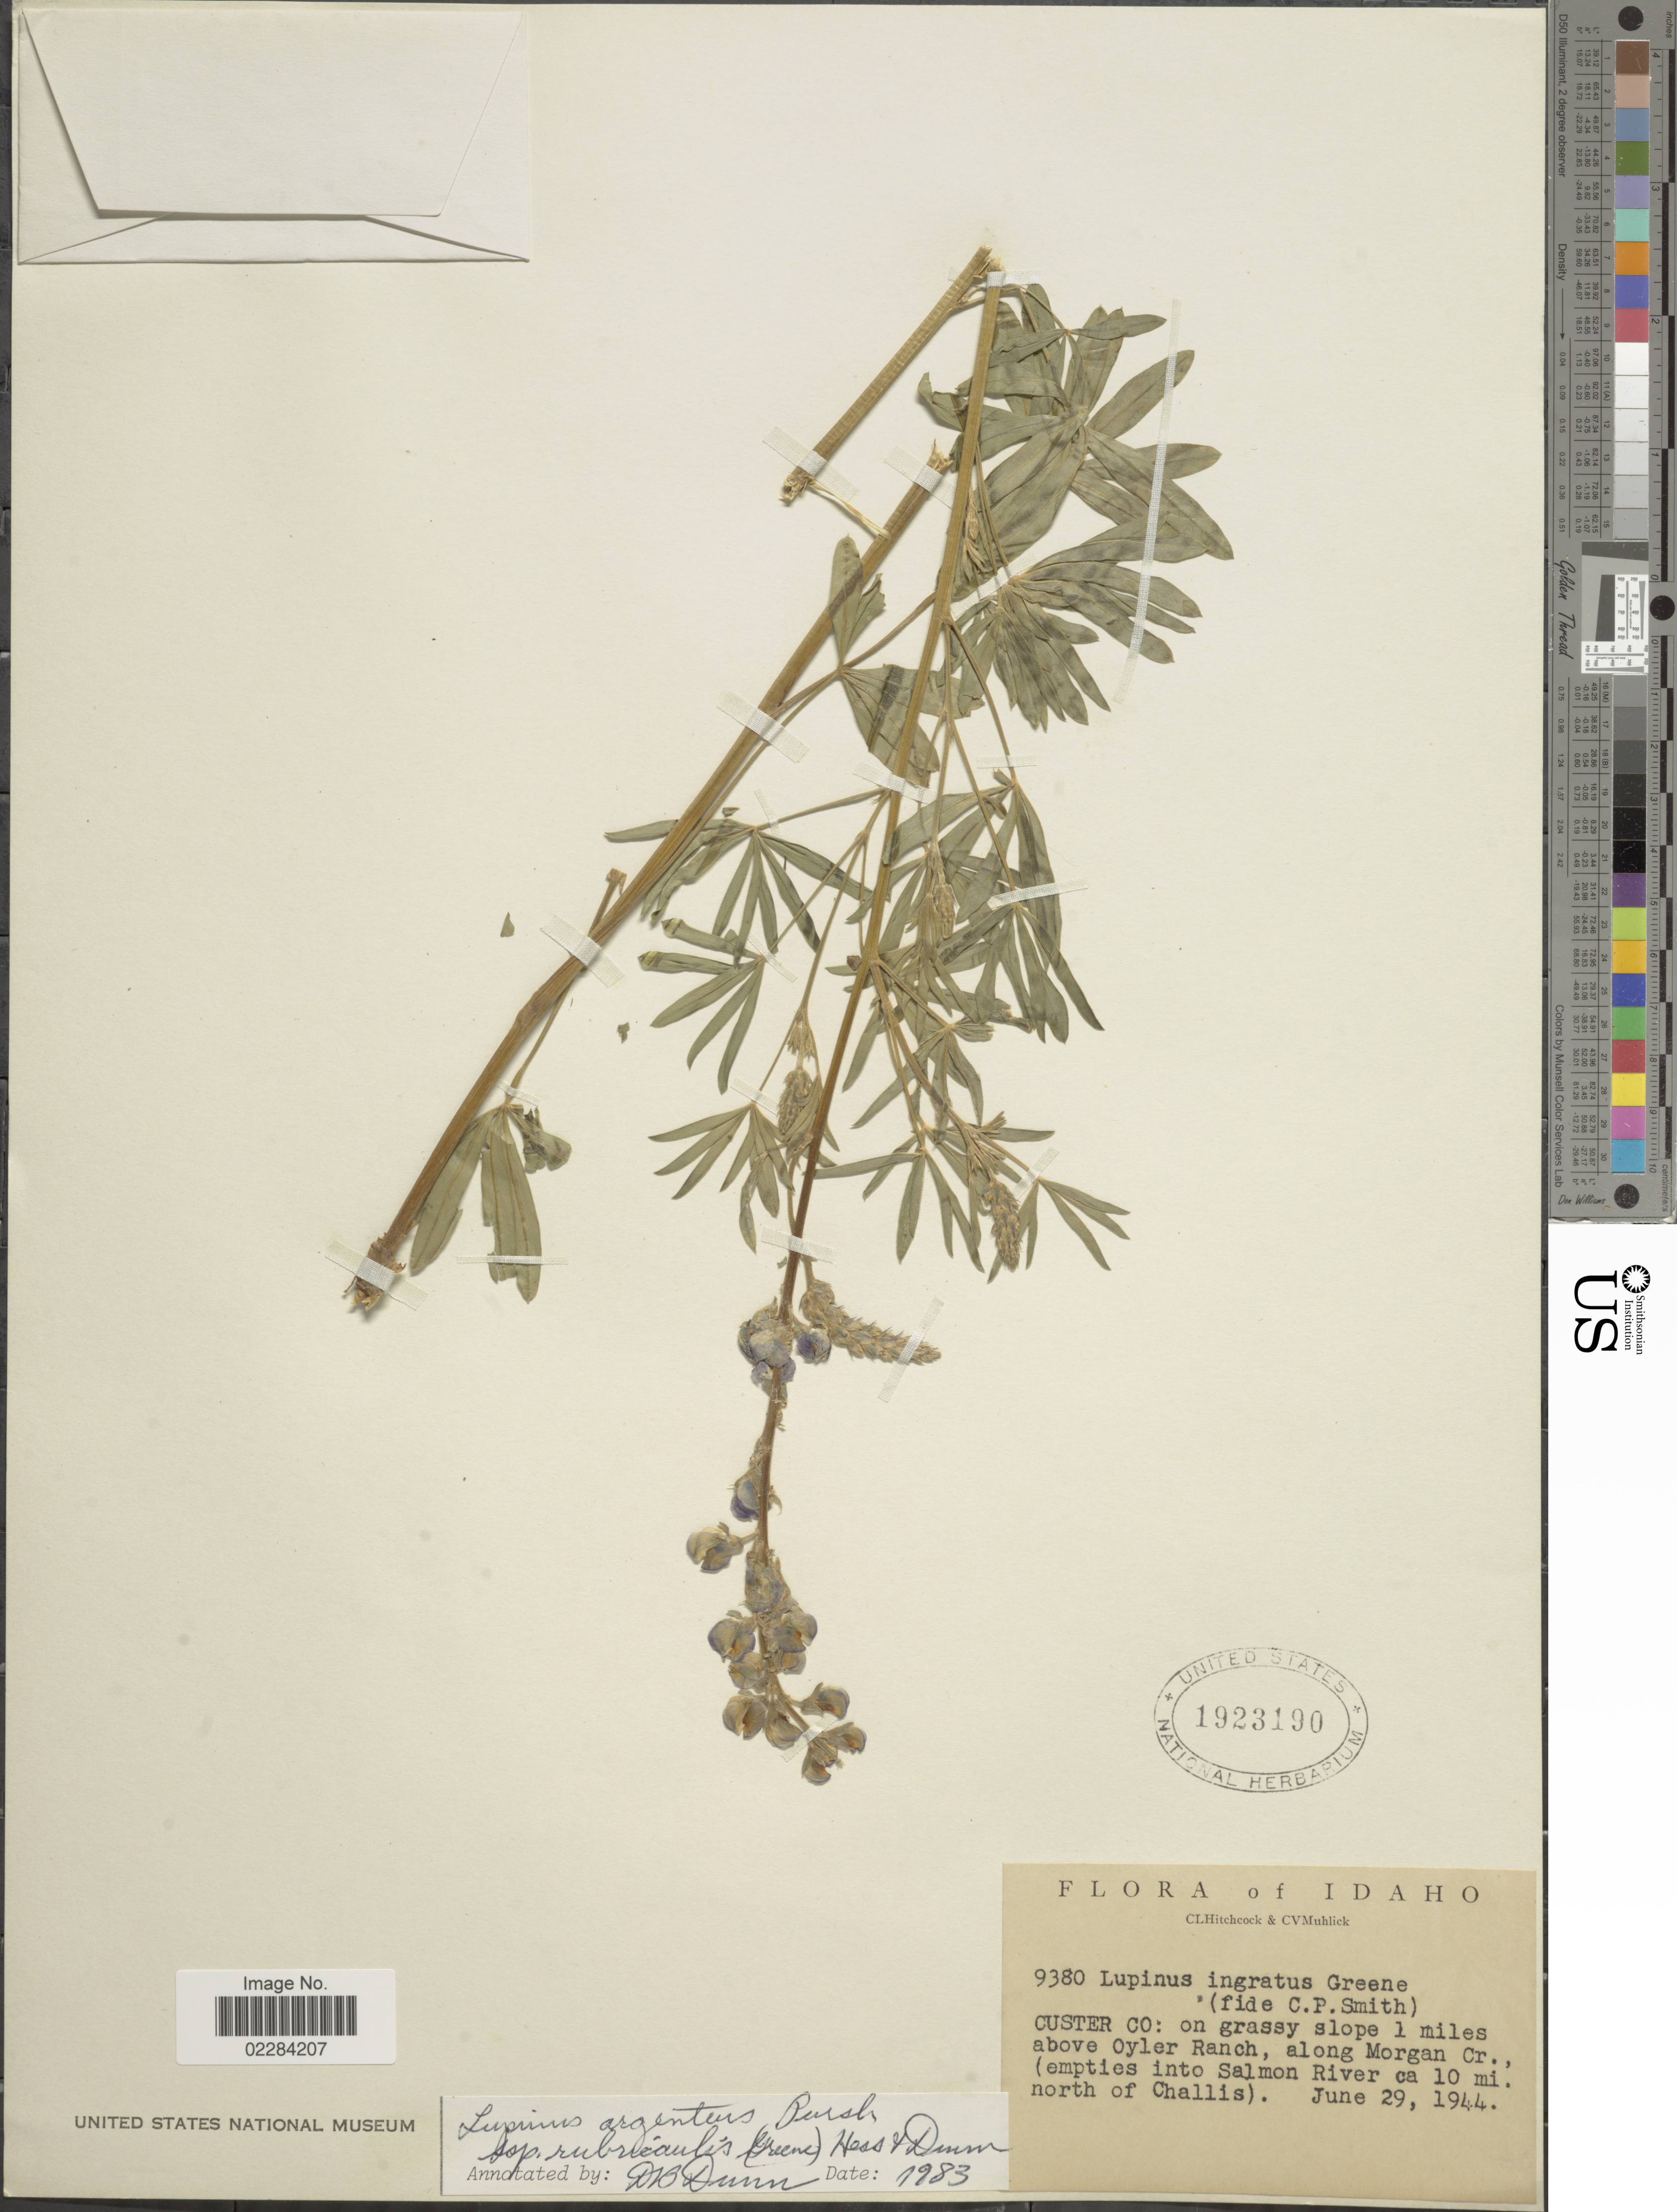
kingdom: Plantae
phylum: Tracheophyta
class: Magnoliopsida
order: Fabales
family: Fabaceae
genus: Lupinus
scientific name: Lupinus argenteus var. rubricaulis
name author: (Greene) S.L. Welsh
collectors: C. L. Hitchcock & C. V. Muhlick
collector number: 9380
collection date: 1944-06-29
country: United States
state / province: Idaho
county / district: Custer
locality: on grassy slope 1 miles above Oyler Ranch, along Morgan Cr., (empties into Salmon River ca 10 mi. north of Challis.)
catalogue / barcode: US 1923190